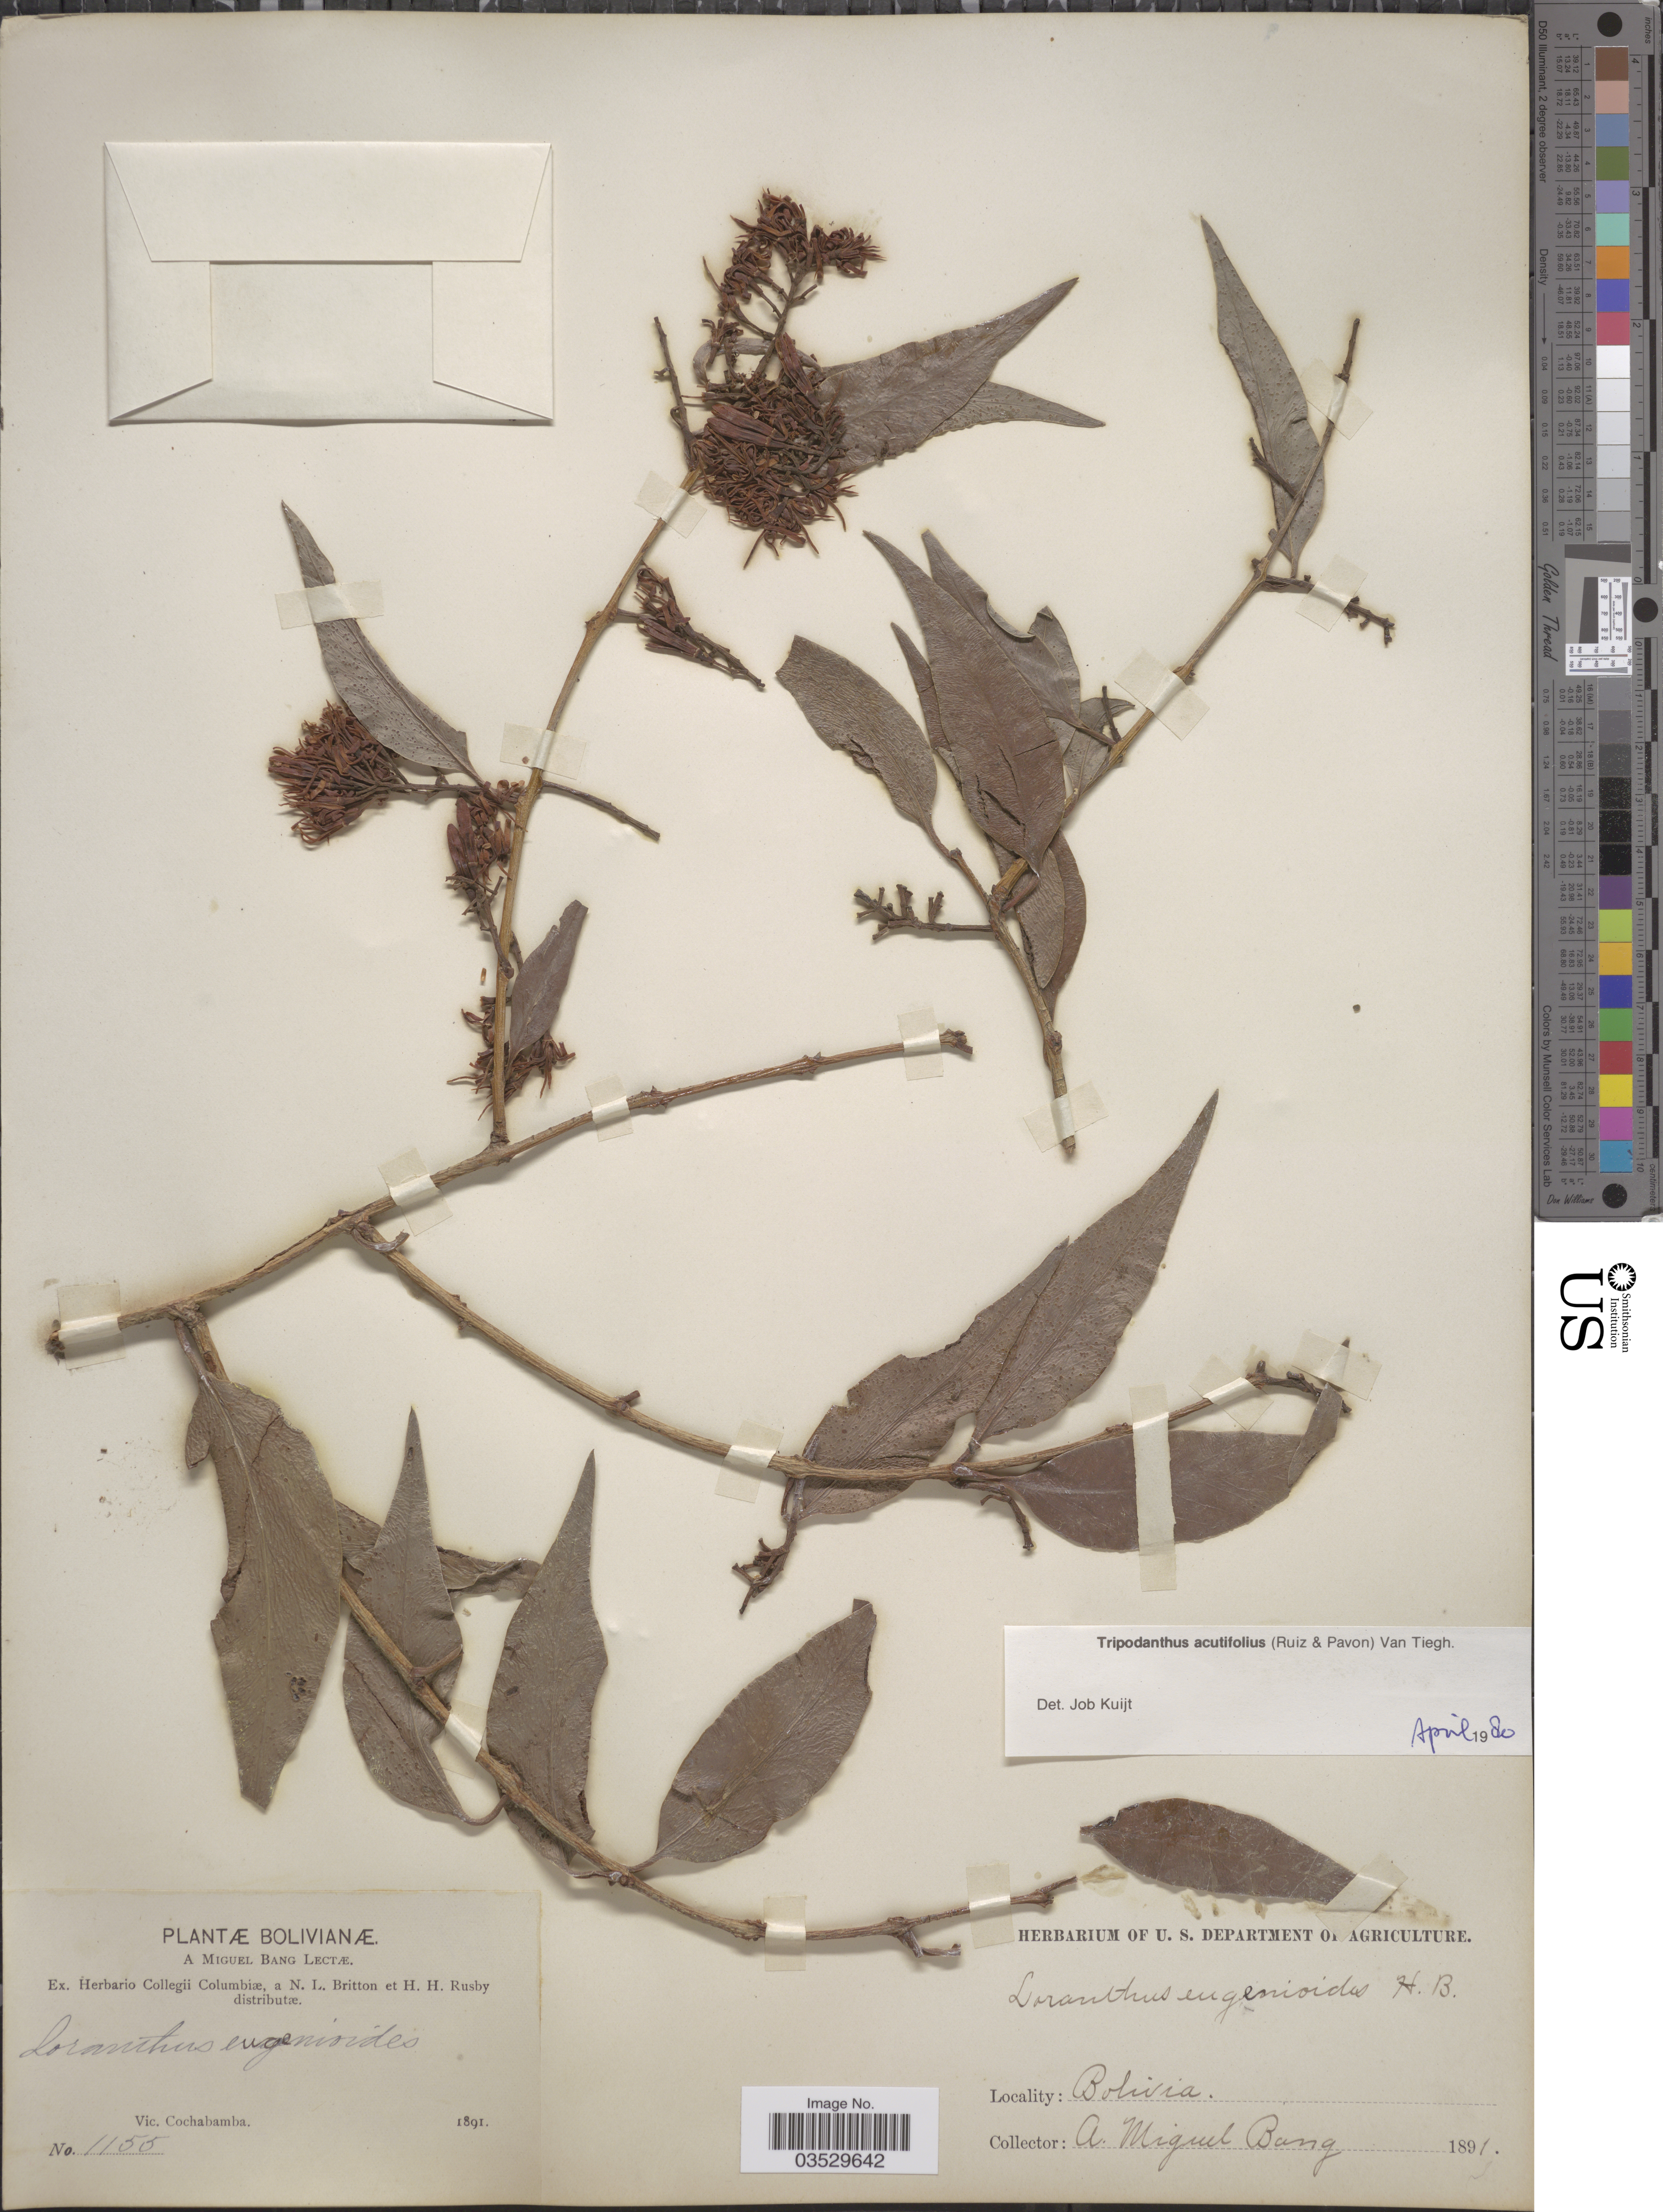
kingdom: Plantae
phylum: Tracheophyta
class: Magnoliopsida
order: Santalales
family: Loranthaceae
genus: Tripodanthus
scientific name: Tripodanthus acutifolius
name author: Tiegh.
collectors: M. Bang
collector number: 1155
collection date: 1891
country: Bolivia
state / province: Cochabamba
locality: Vic. Cochabamba.